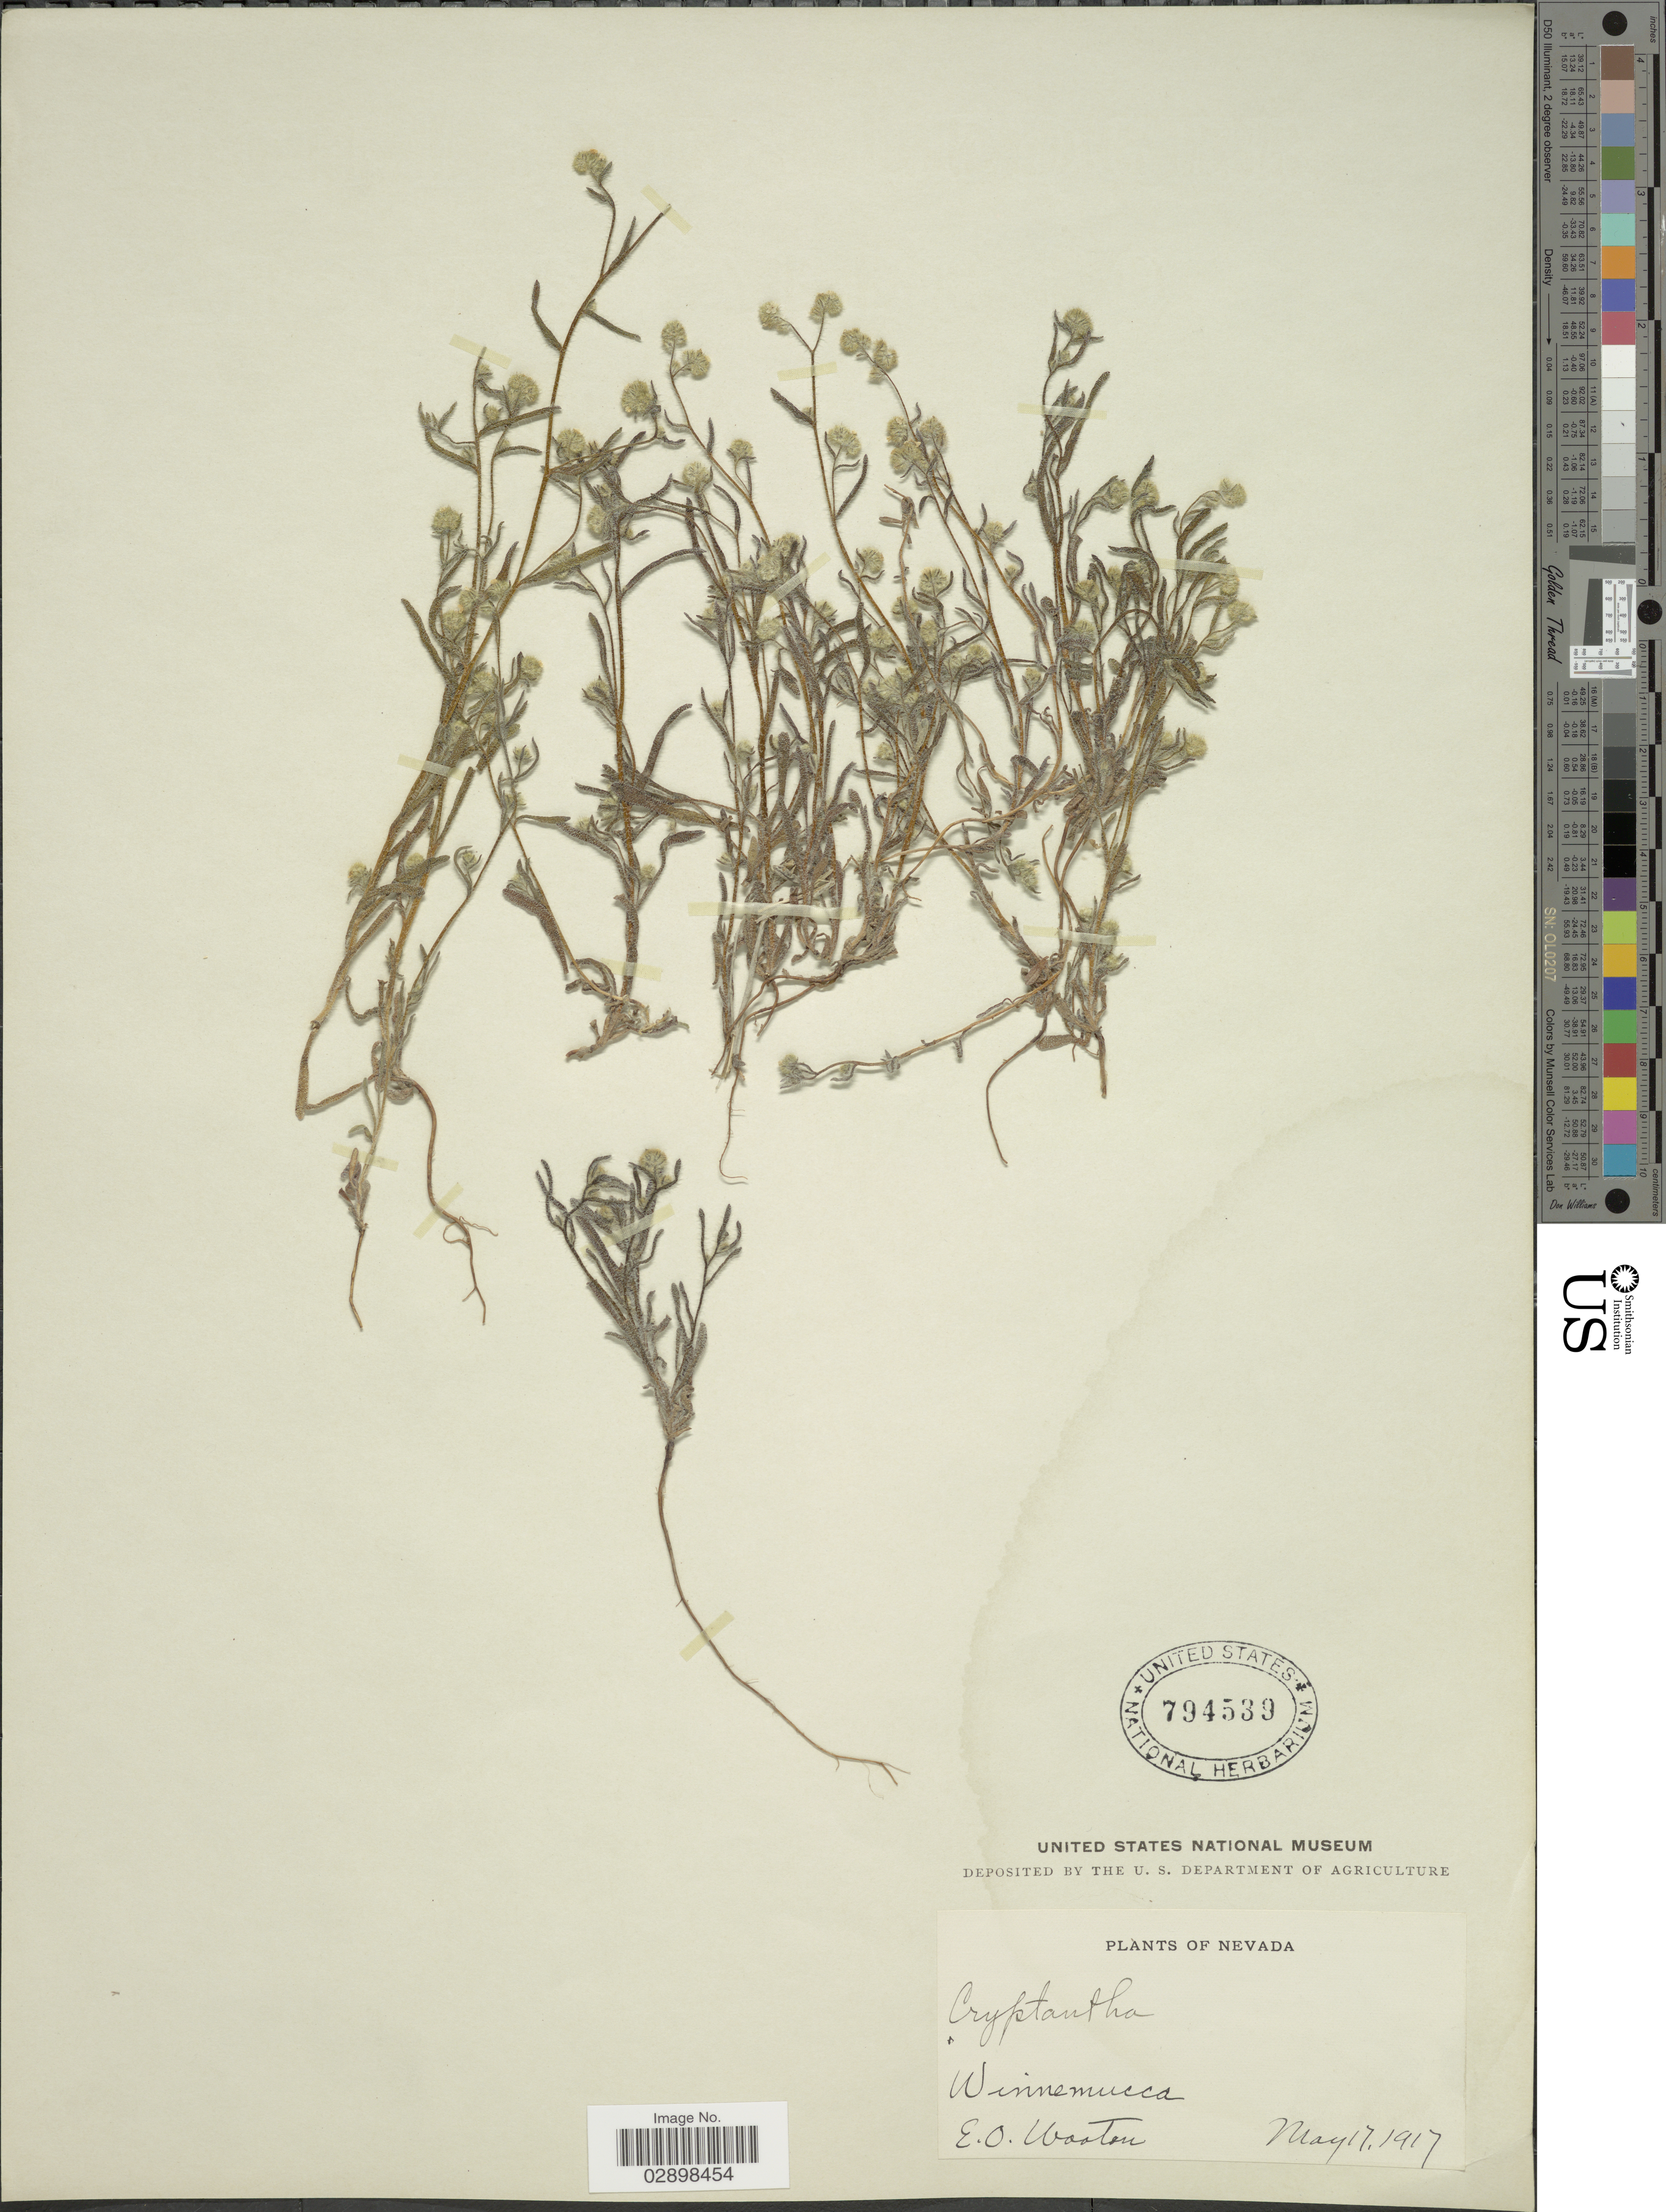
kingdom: Plantae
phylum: Tracheophyta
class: Magnoliopsida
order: Boraginales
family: Boraginaceae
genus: Cryptantha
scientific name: Cryptantha watsonii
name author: (A. Gray) Greene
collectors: E. O. Wooton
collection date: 1917-05-17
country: United States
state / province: Nevada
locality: Winnemucca.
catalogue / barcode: US 794539